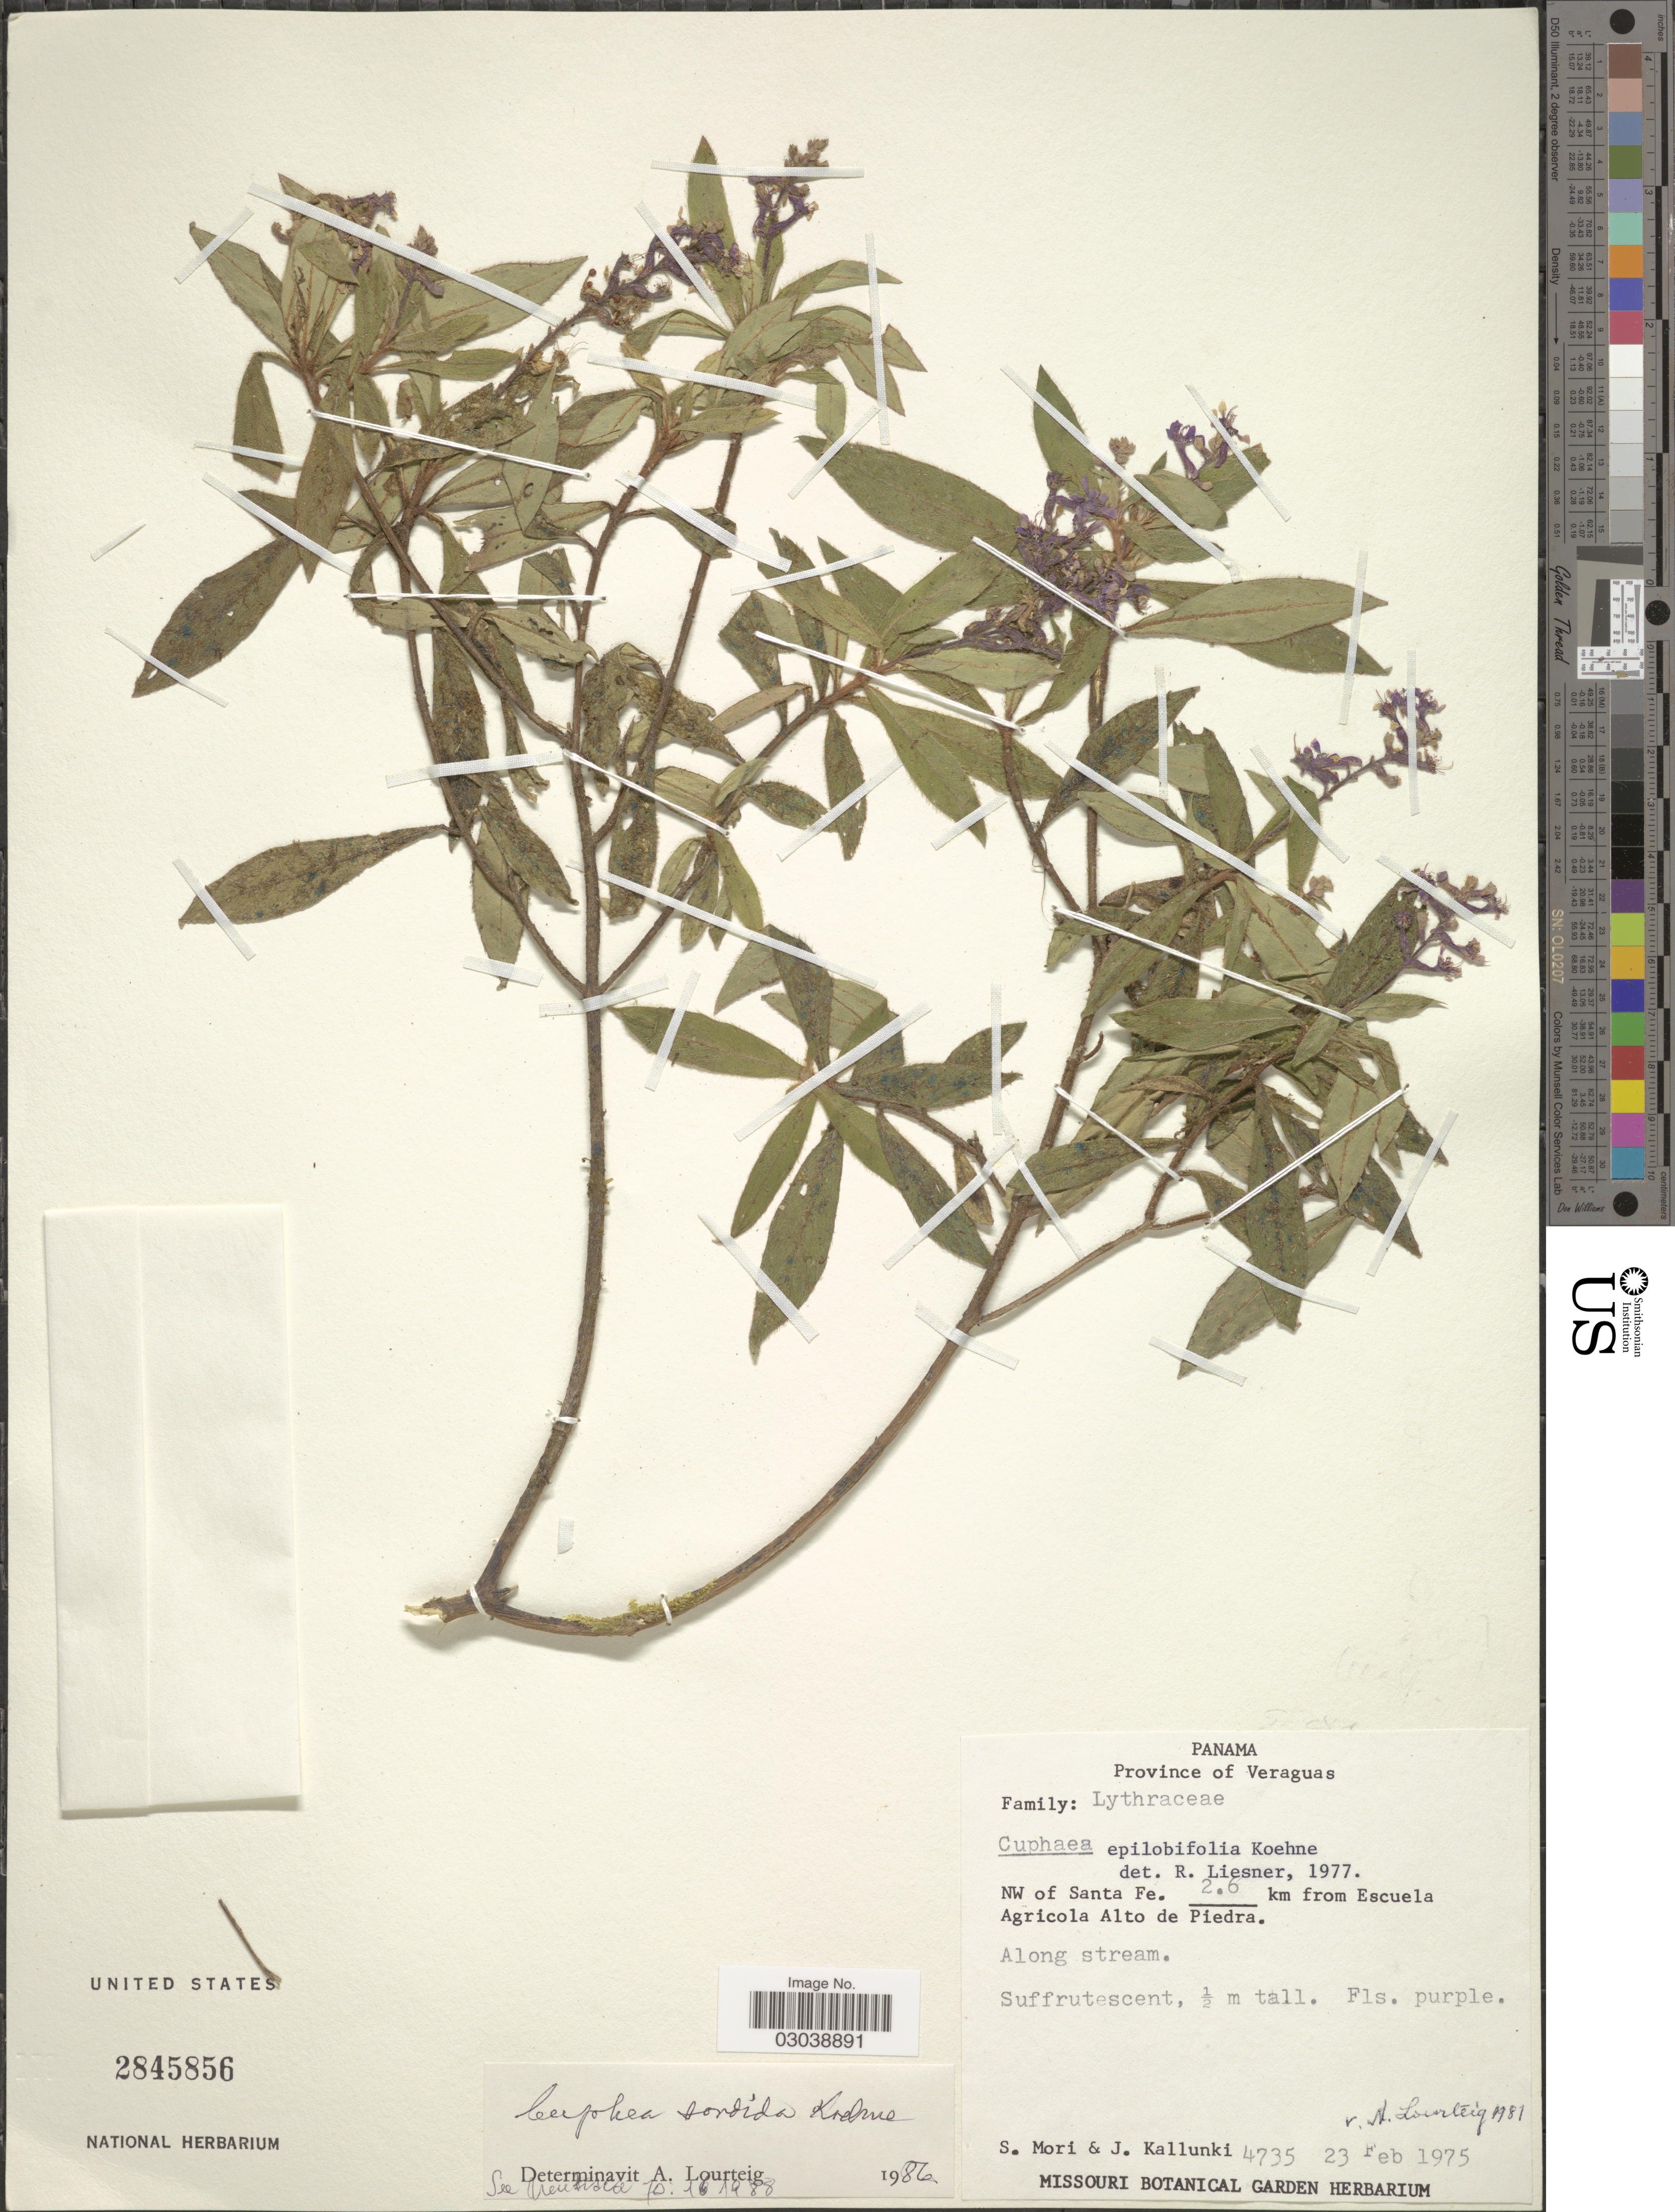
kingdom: Plantae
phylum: Tracheophyta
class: Magnoliopsida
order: Myrtales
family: Lythraceae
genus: Cuphea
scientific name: Cuphea sordida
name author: Koehne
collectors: S. Mori & J. Kallunki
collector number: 4735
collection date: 1975-02-23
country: Panama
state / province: Veraguas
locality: NW of Santa Fe. 2.6 km from Escuela Agricola Alto de Piedra. Along stream.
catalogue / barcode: US 2845856